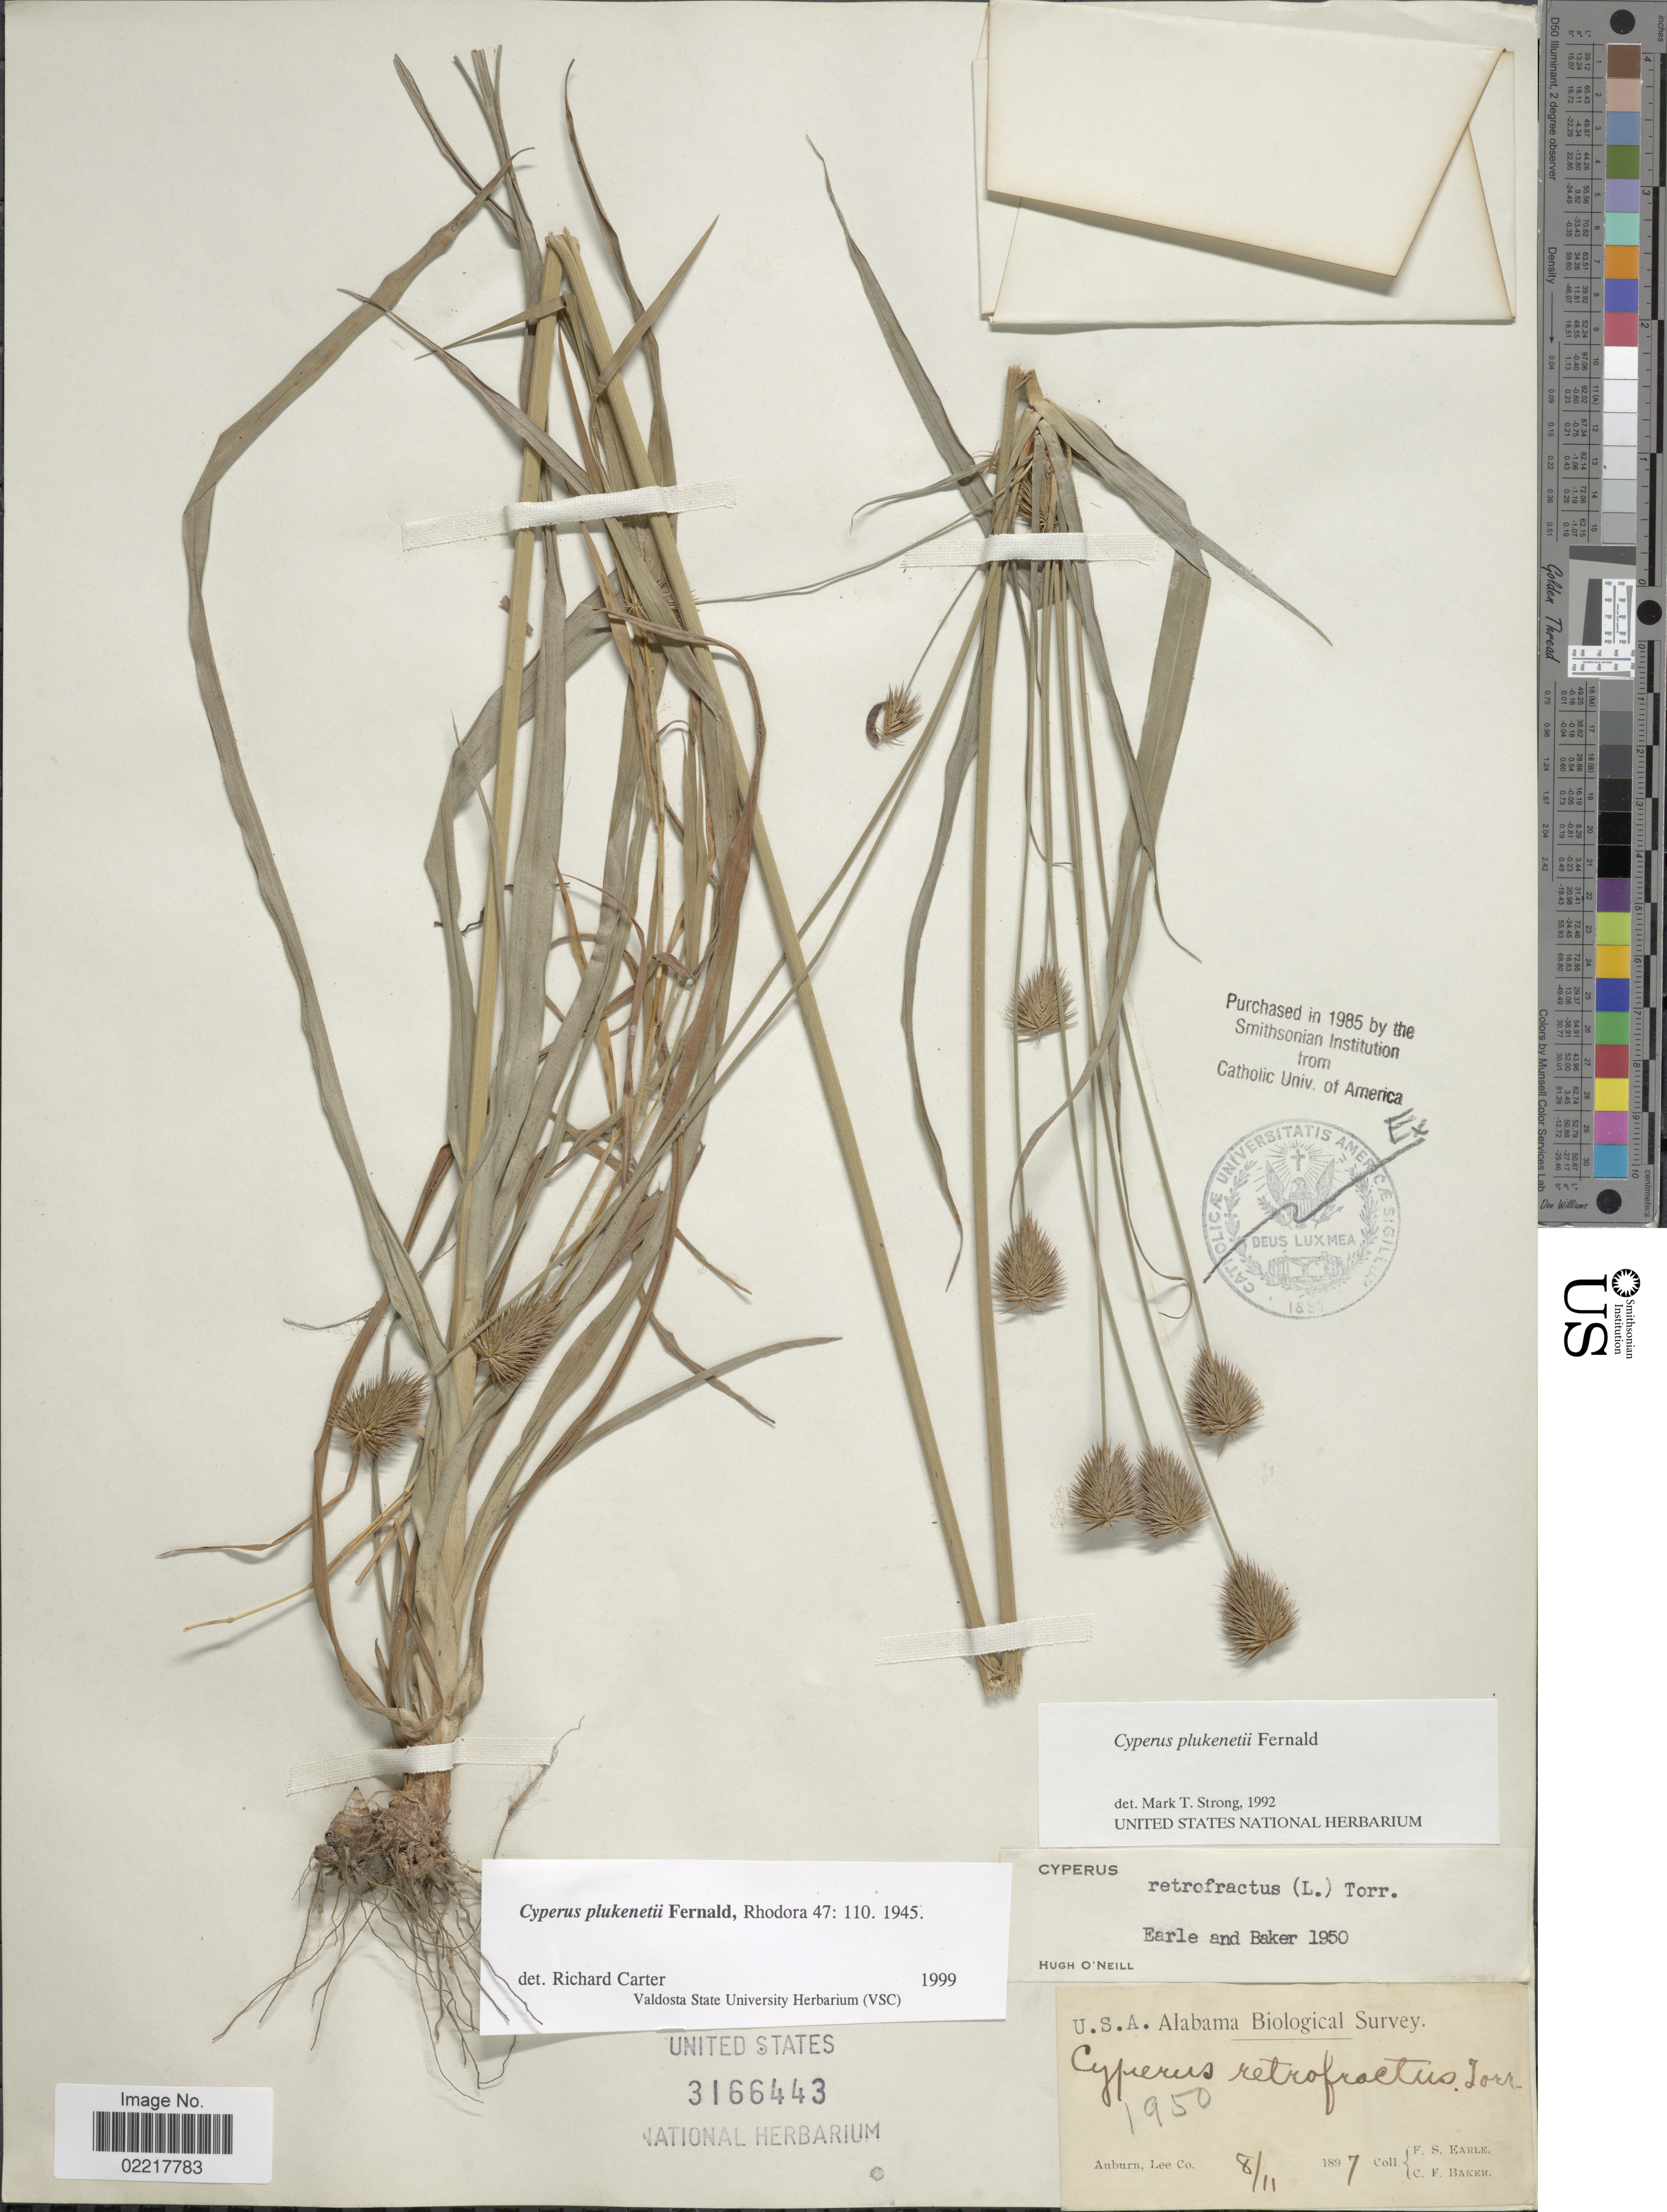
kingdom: Plantae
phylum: Tracheophyta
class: Liliopsida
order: Poales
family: Cyperaceae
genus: Cyperus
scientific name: Cyperus plukenetii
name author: Fernald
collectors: F. S. Earle & C. F. Baker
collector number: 1950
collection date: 1897-08-11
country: United States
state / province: Alabama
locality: Auburn, Lee Co.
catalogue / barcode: US 3166443